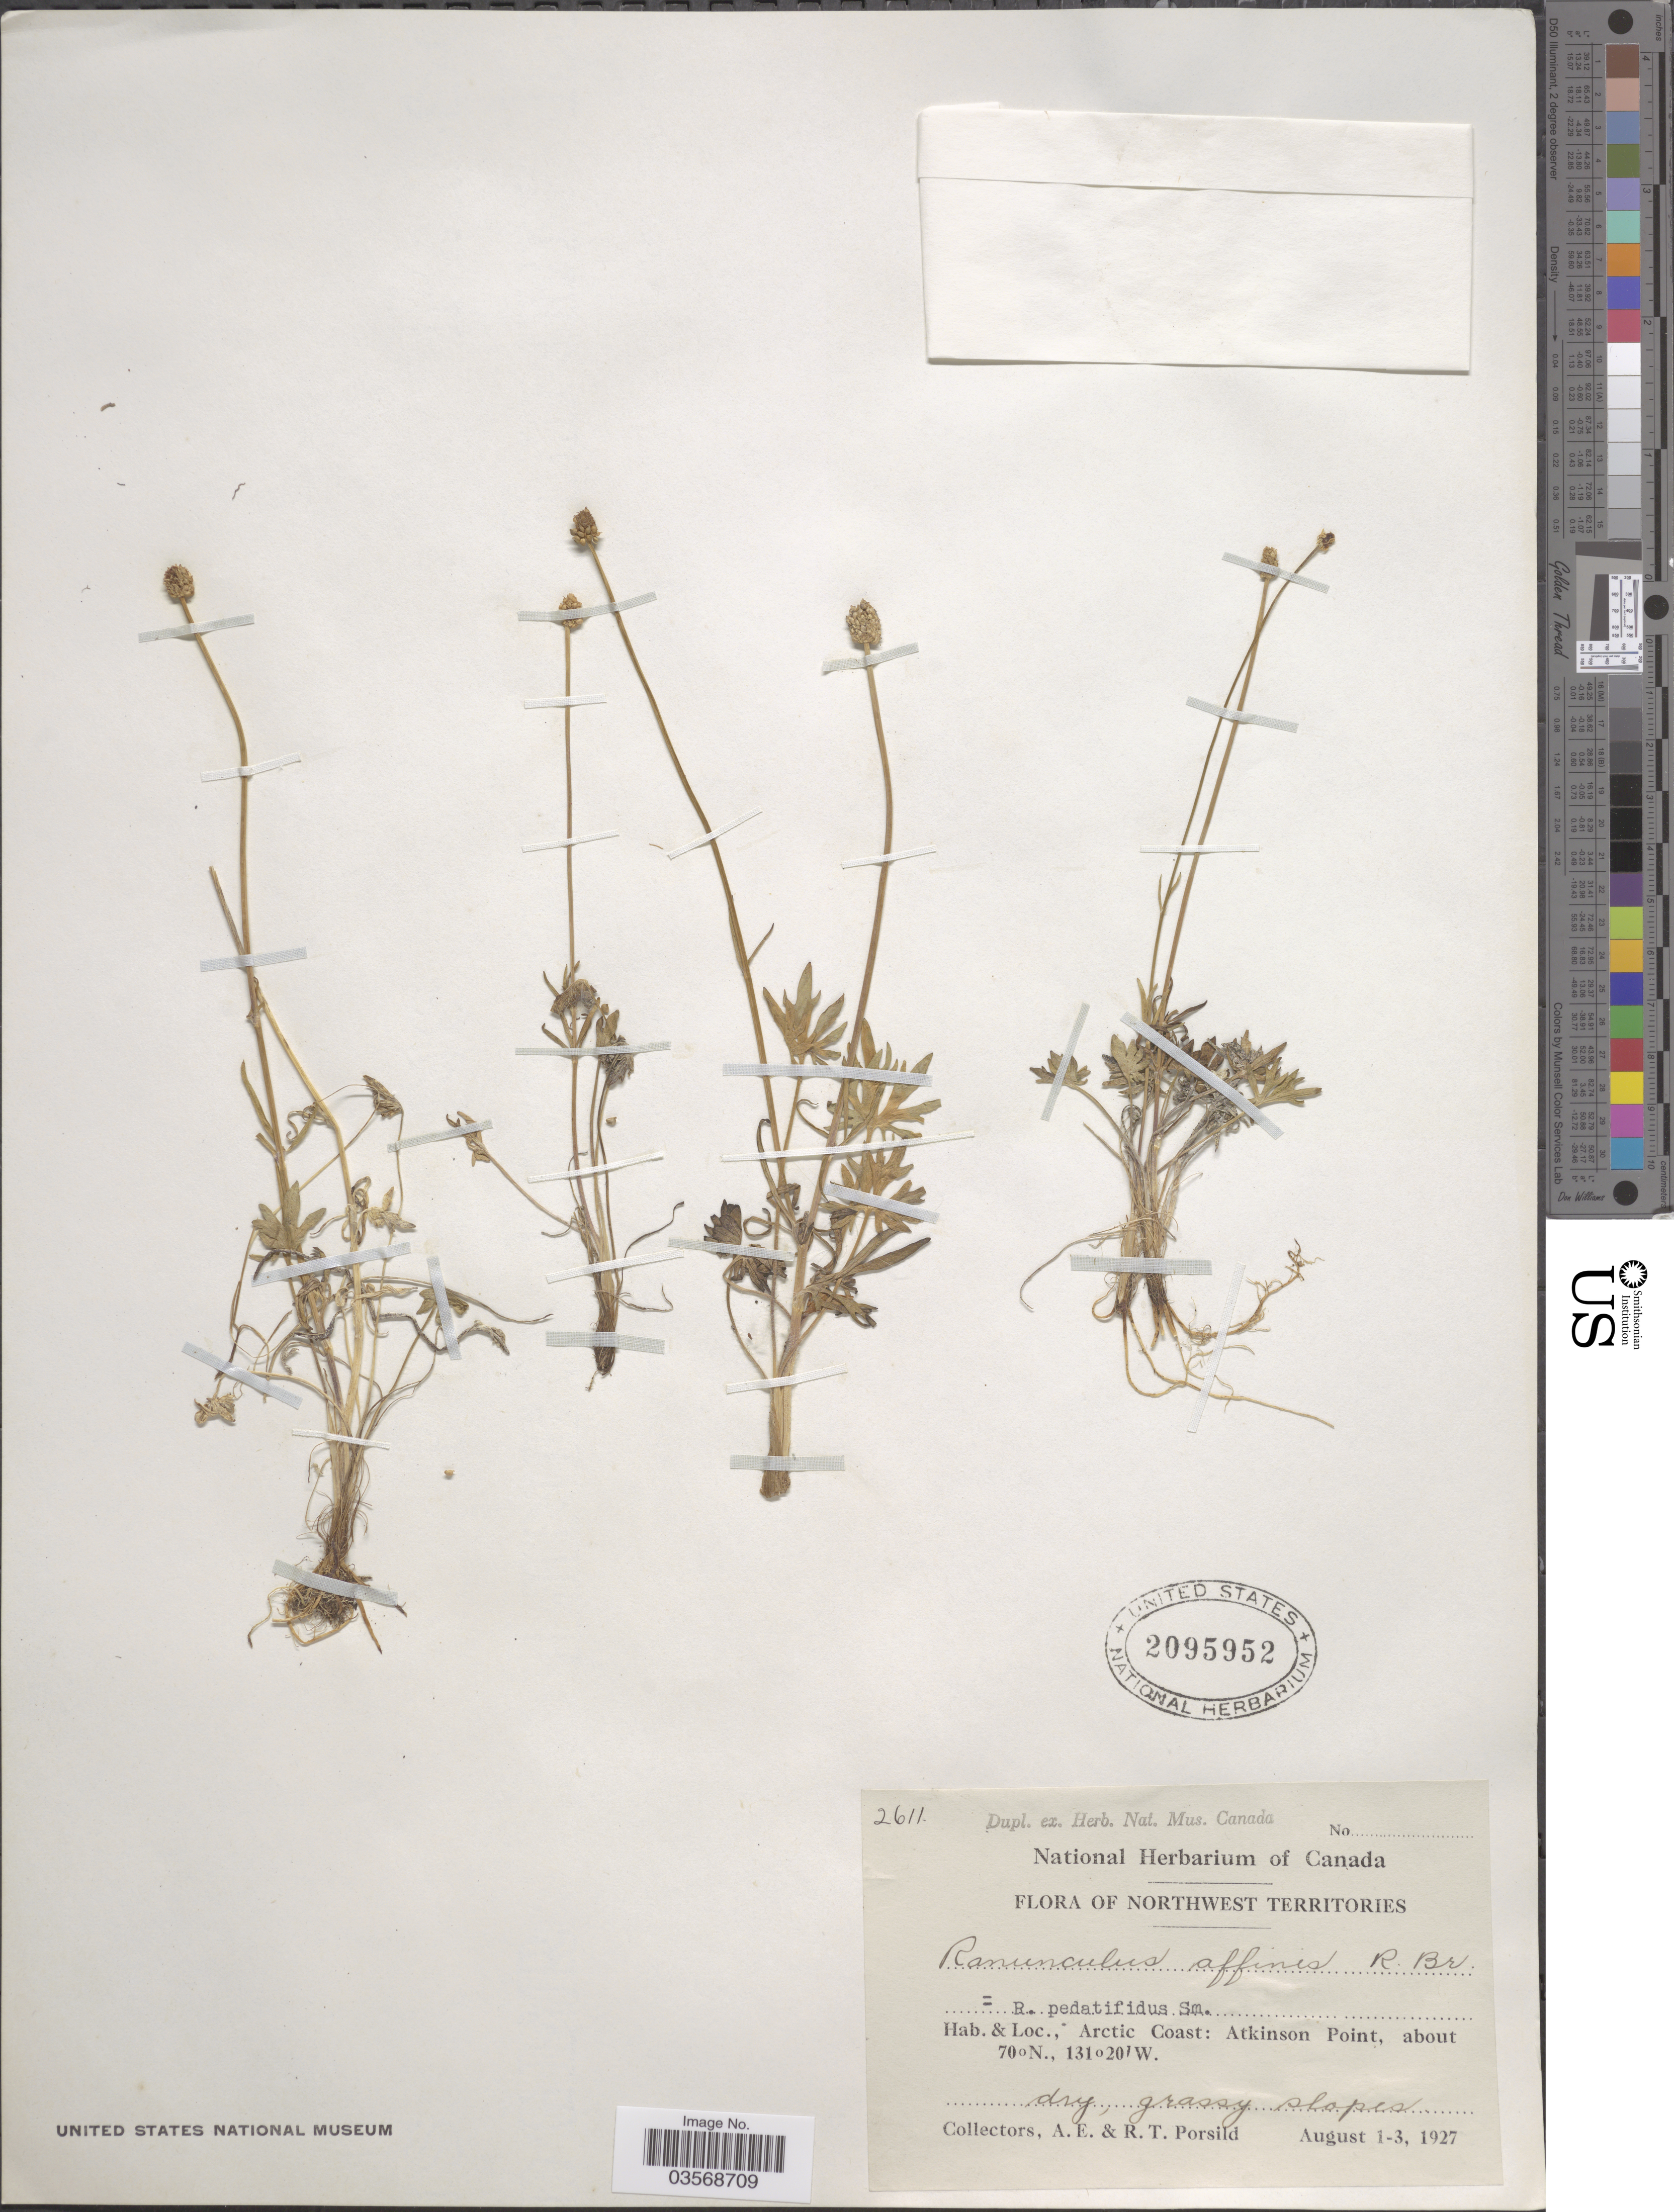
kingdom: Plantae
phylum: Tracheophyta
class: Magnoliopsida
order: Ranunculales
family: Ranunculaceae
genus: Ranunculus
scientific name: Ranunculus pedatifidus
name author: Sm.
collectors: A. E. Porsild & R. T. Porsild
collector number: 2611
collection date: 1927-08-01/1927-08-03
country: Canada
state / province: Northwest Territories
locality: Arctic Coast: Atkinson Point.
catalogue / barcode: US 2095952